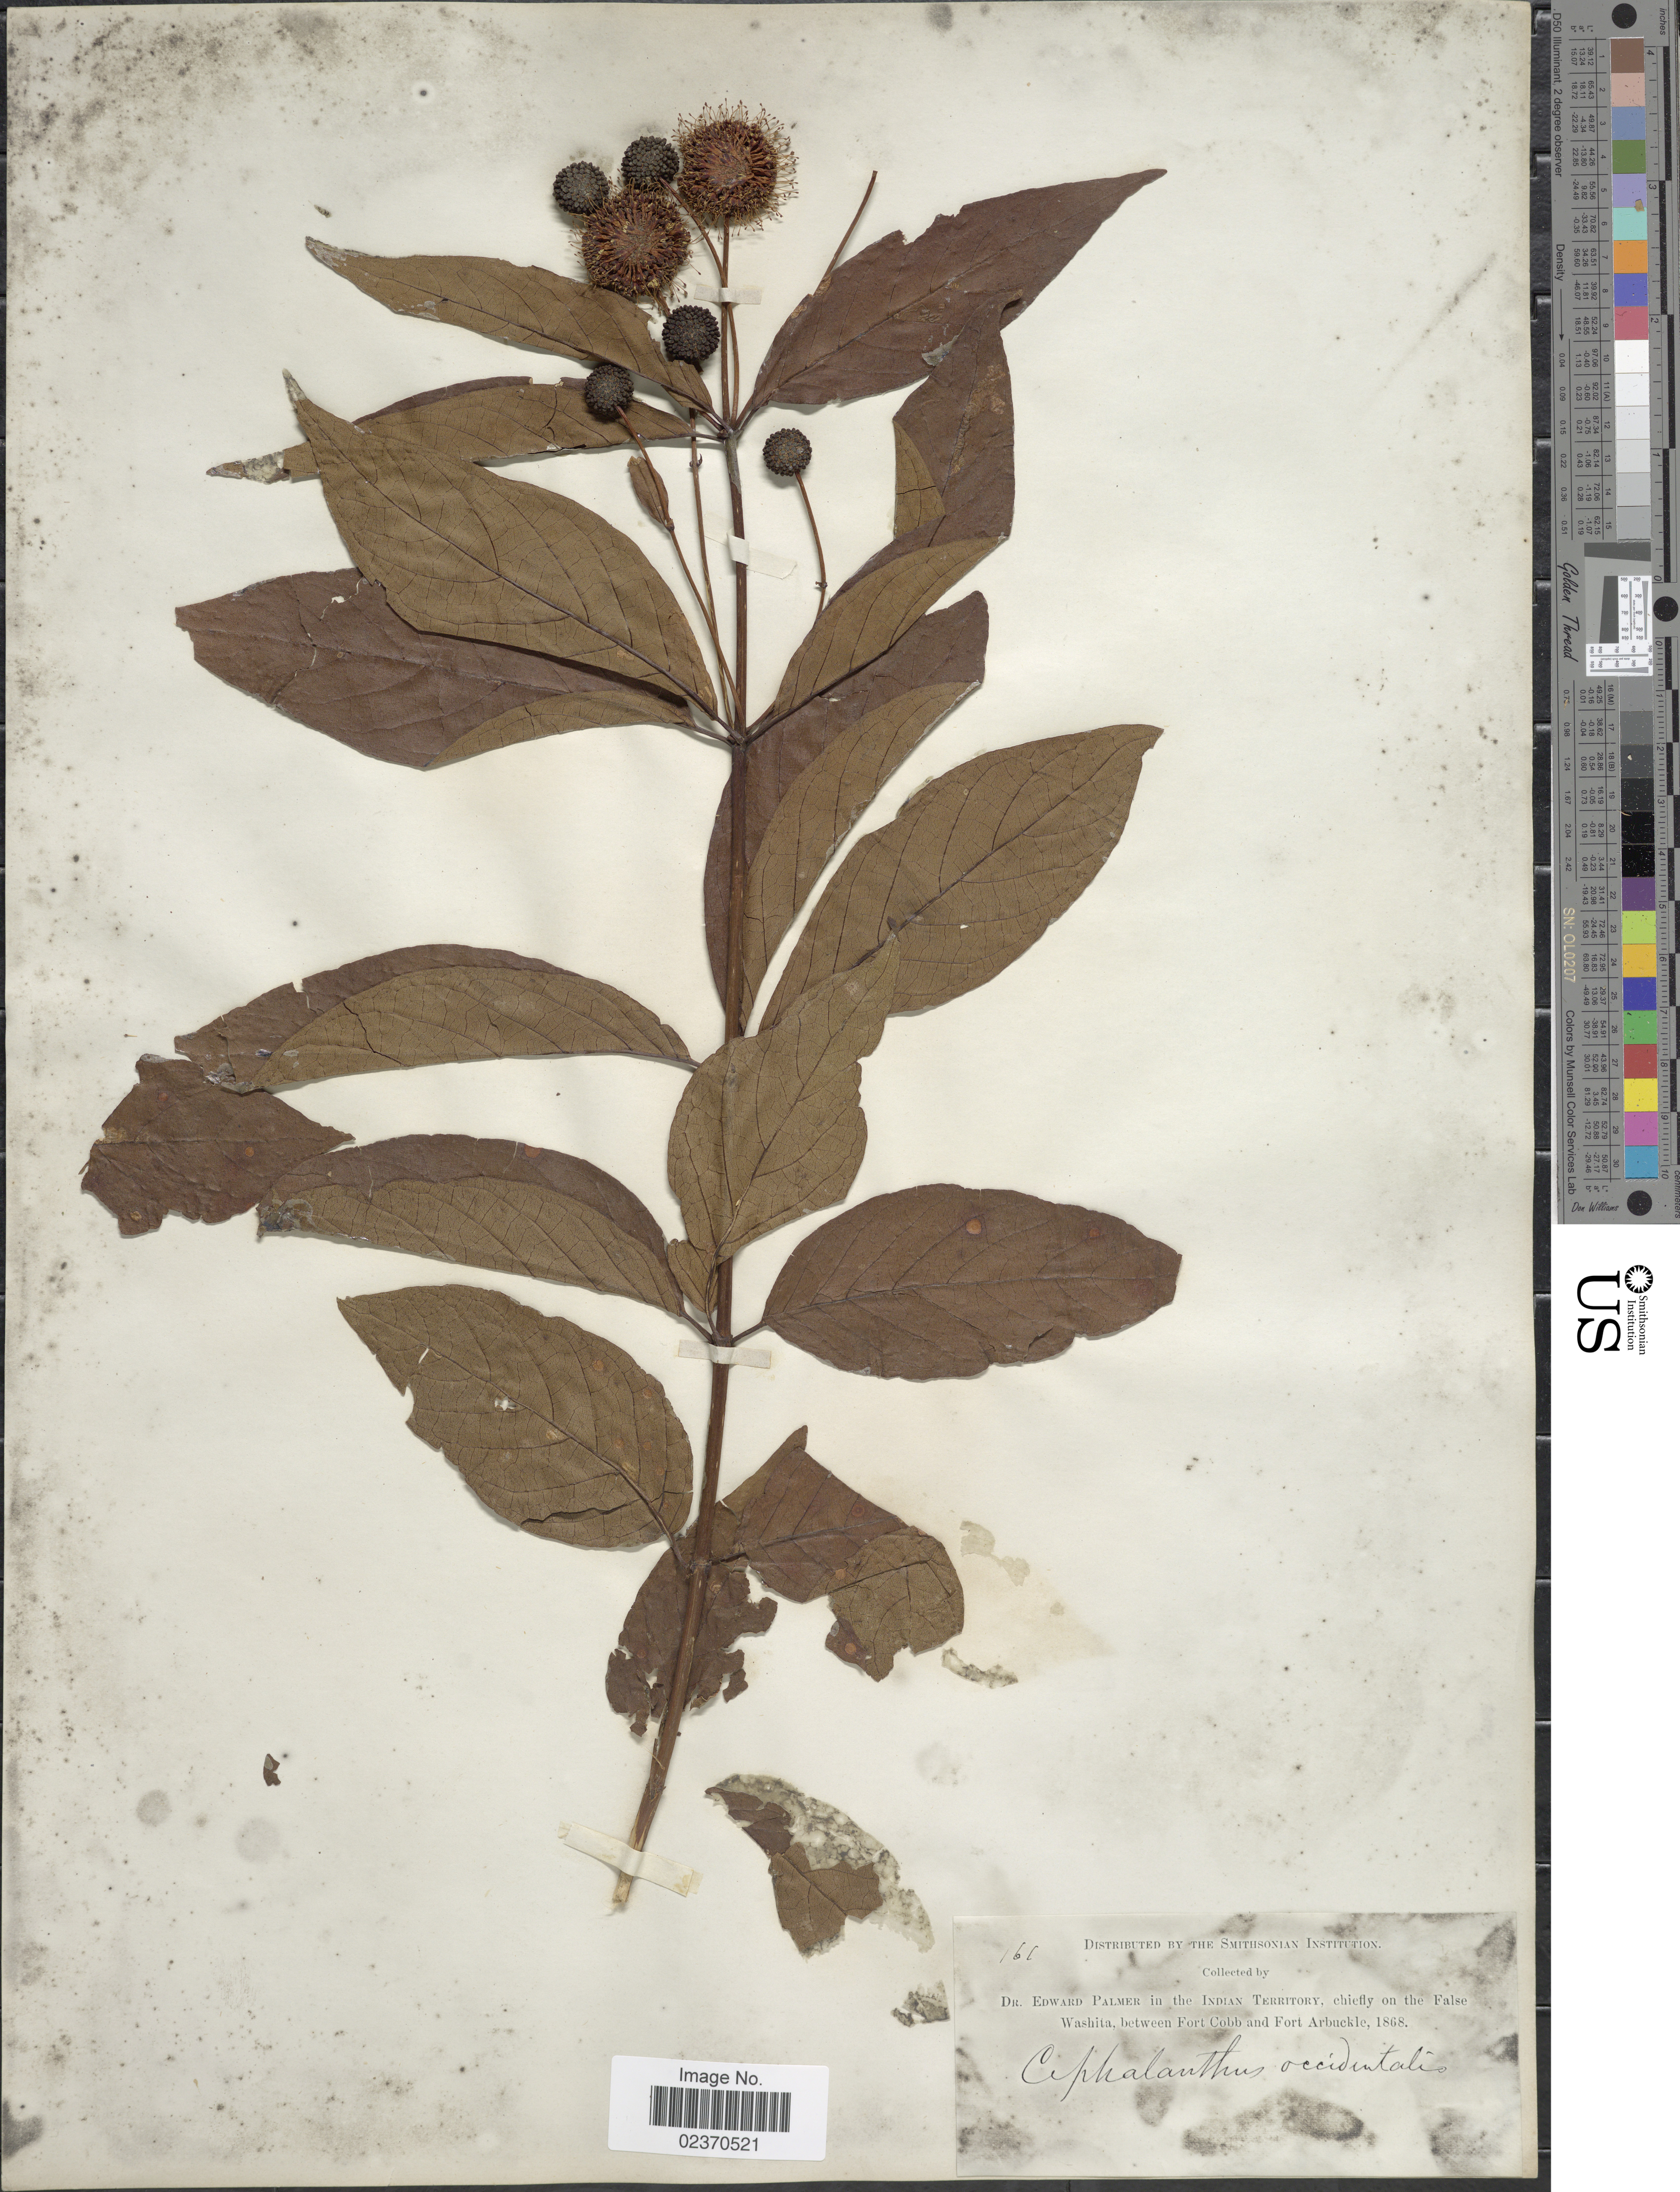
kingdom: Plantae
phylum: Tracheophyta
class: Magnoliopsida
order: Gentianales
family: Rubiaceae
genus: Cephalanthus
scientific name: Cephalanthus occidentalis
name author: L.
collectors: E. Palmer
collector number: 161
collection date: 1868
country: United States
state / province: Oklahoma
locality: Indian Territory, chiefly on the False Washita, between Fort Cobb and Fort Arbuckle